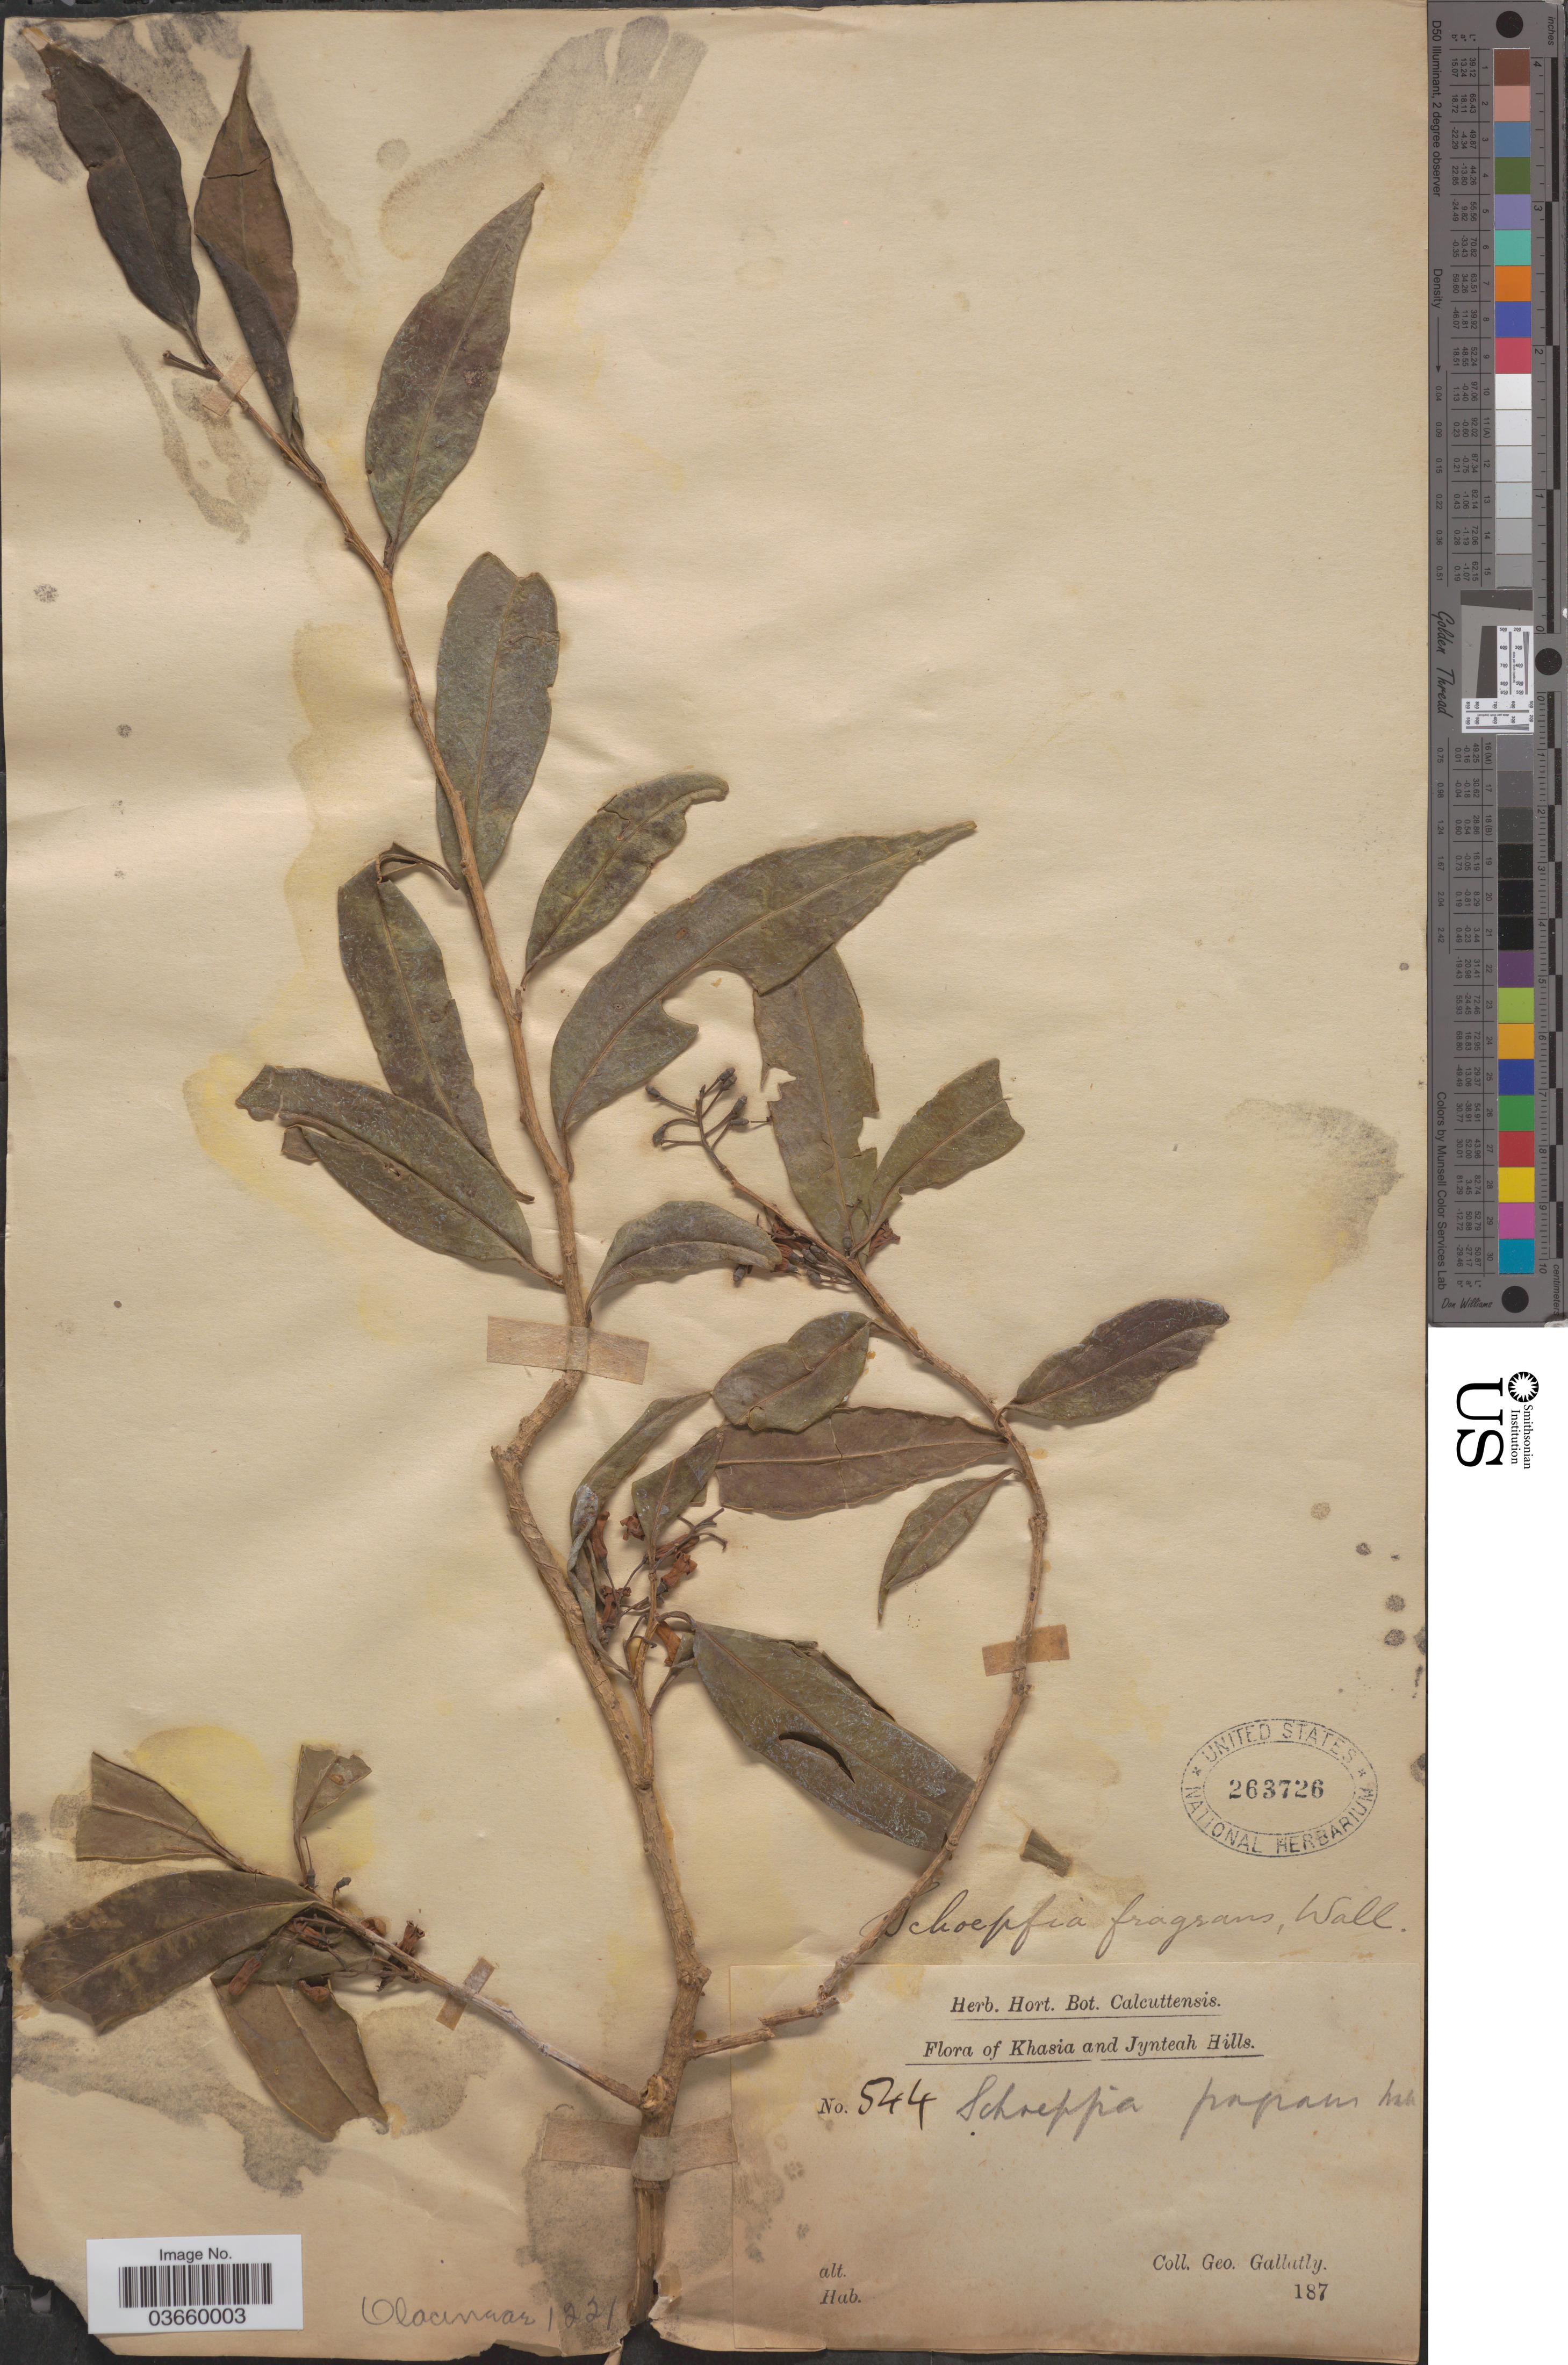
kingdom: Plantae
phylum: Tracheophyta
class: Magnoliopsida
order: Santalales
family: Schoepfiaceae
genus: Schoepfia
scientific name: Schoepfia fragrans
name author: Wall.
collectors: G. Gallatly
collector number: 544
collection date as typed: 187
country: India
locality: Khasia and Jynteah Hills.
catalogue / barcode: US 263726